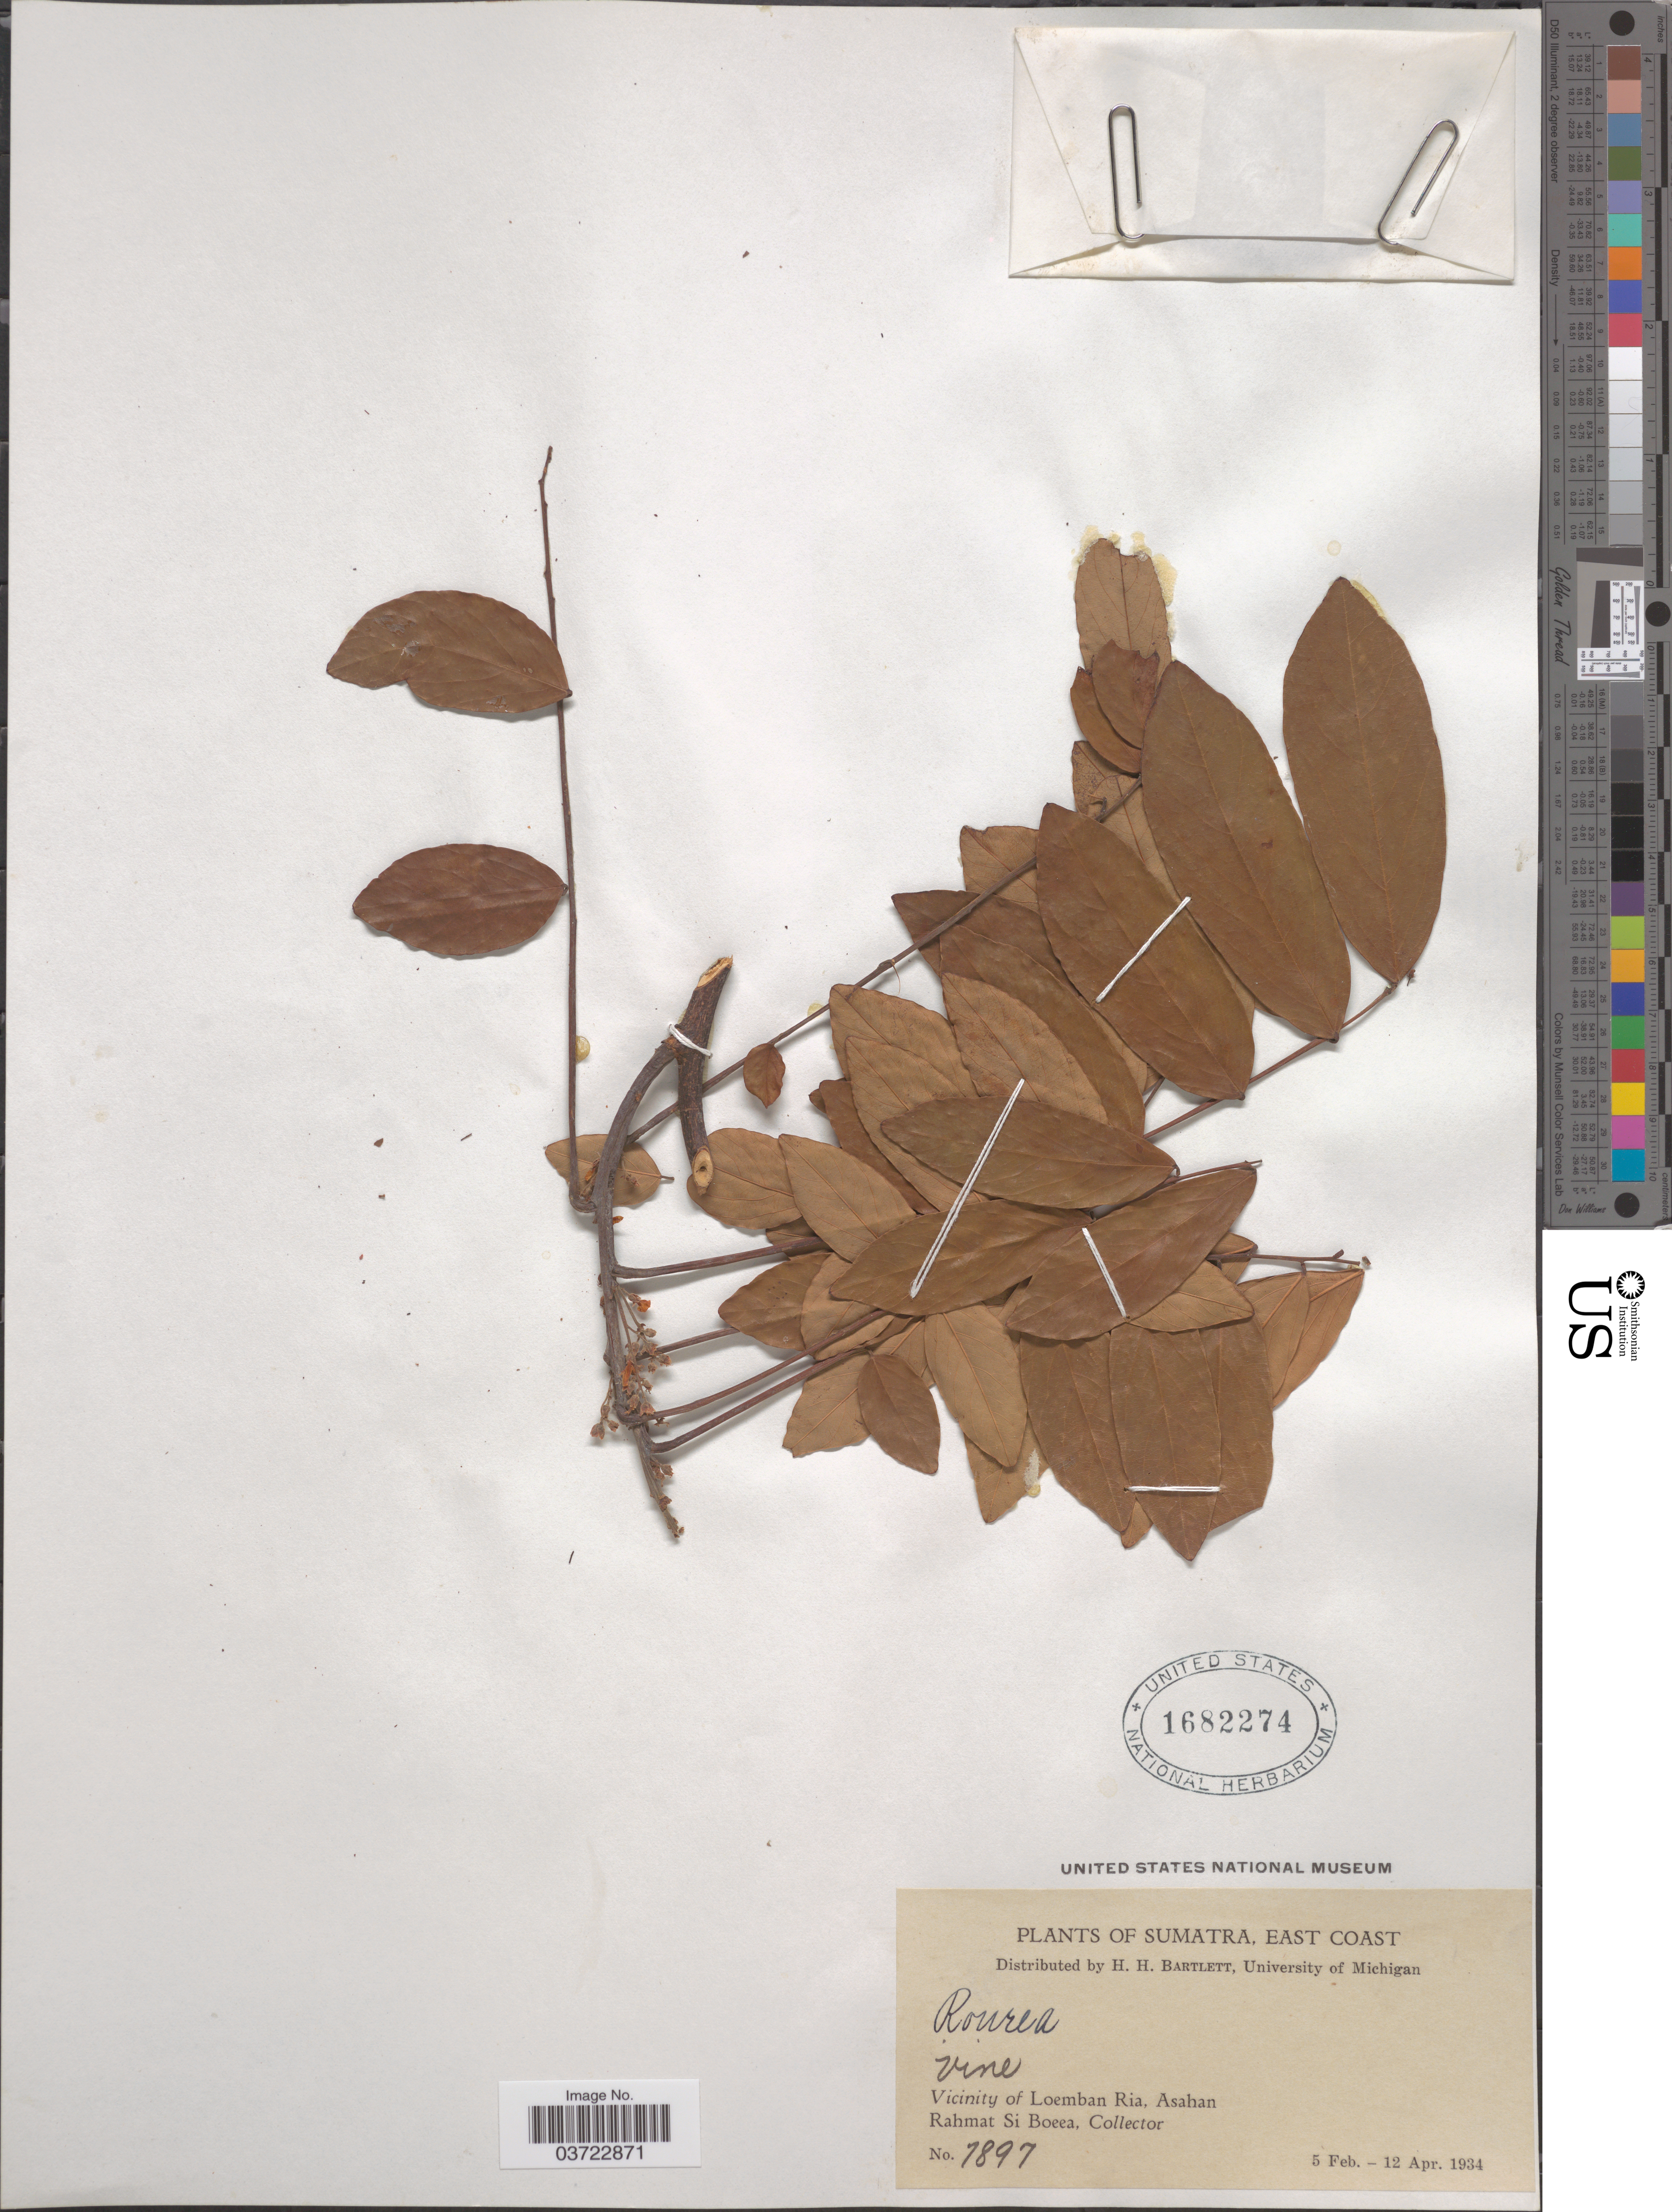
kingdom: Plantae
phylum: Tracheophyta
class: Magnoliopsida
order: Oxalidales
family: Connaraceae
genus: Rourea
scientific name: Rourea sp.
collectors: Rahmat Si Boeea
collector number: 7897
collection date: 1934-02-05/1934-04-12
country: Indonesia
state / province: Sumatra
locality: East Coast. Vicinity of Loemban Ria, Asahan.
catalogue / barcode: US 1682274